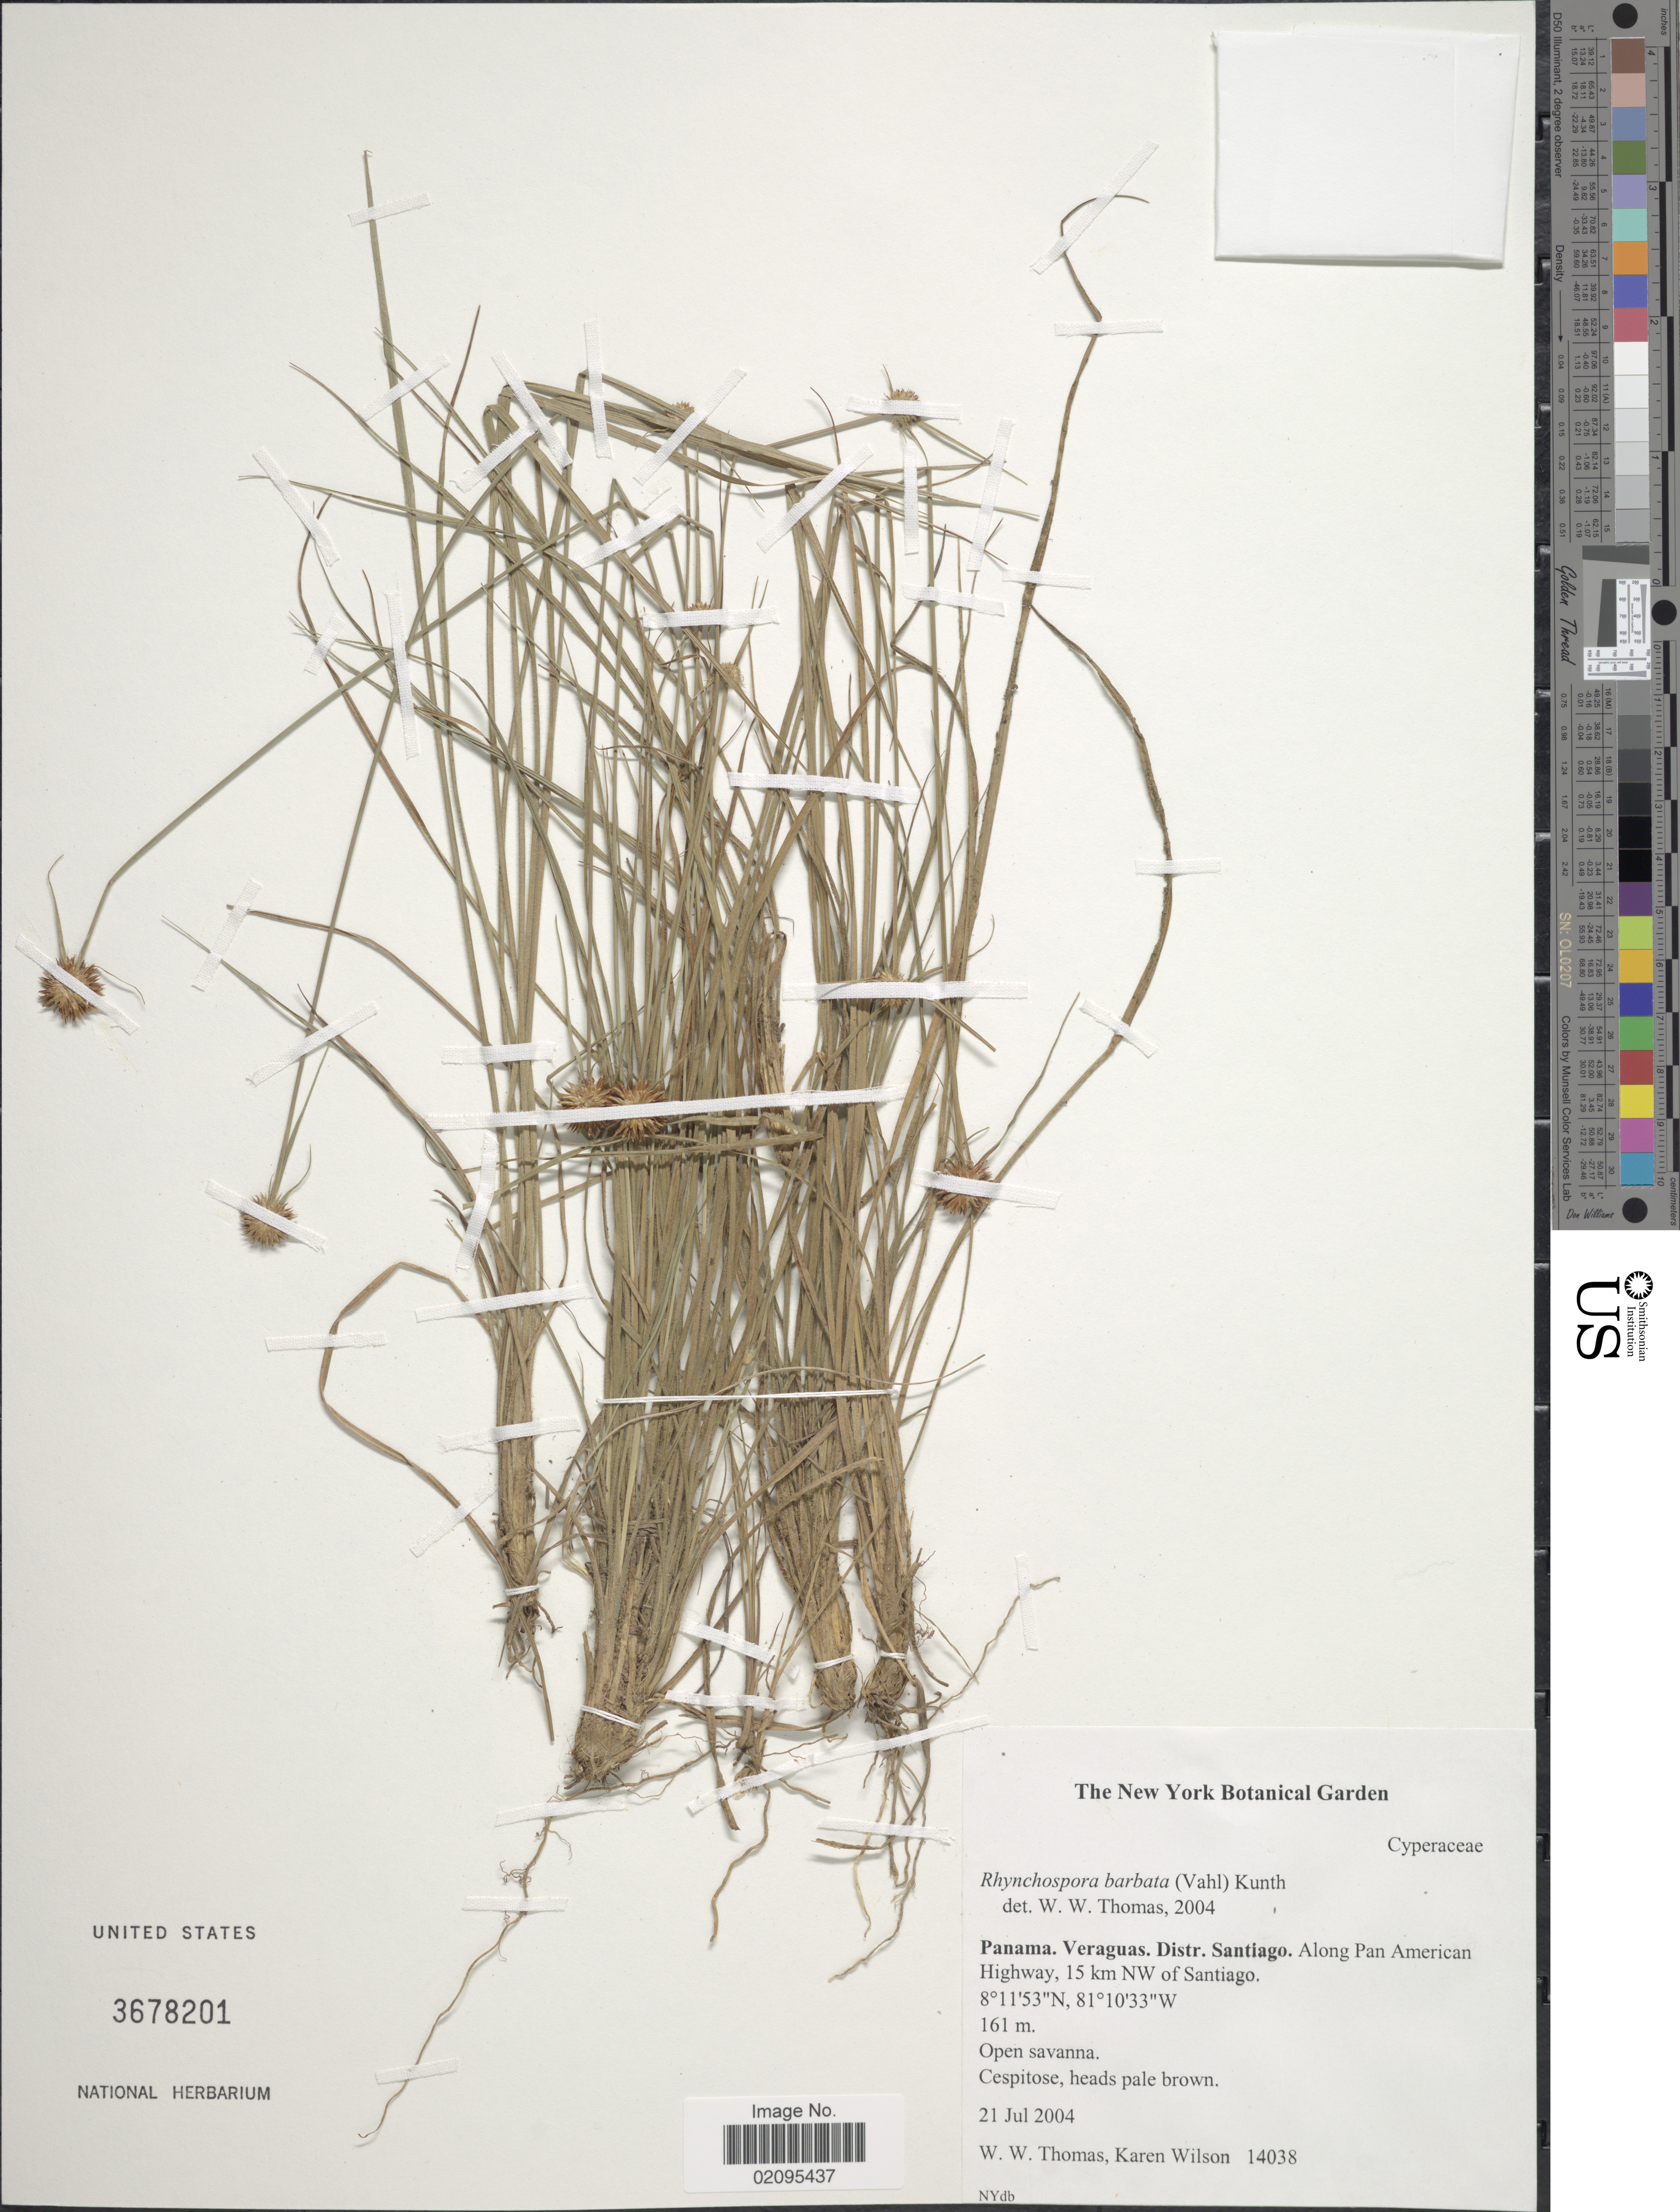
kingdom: Plantae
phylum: Tracheophyta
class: Liliopsida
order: Poales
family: Cyperaceae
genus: Rhynchospora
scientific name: Rhynchospora barbata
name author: (Vahl) Kunth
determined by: Alves, K.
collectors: W. W. Thomas & K. L. Wilson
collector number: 14038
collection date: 2004-07-21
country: Panama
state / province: Veraguas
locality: Distr. Santiago, along Pan American Highway, 15 km NW of Santiago, open savanna.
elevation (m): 161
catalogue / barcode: US 3678201